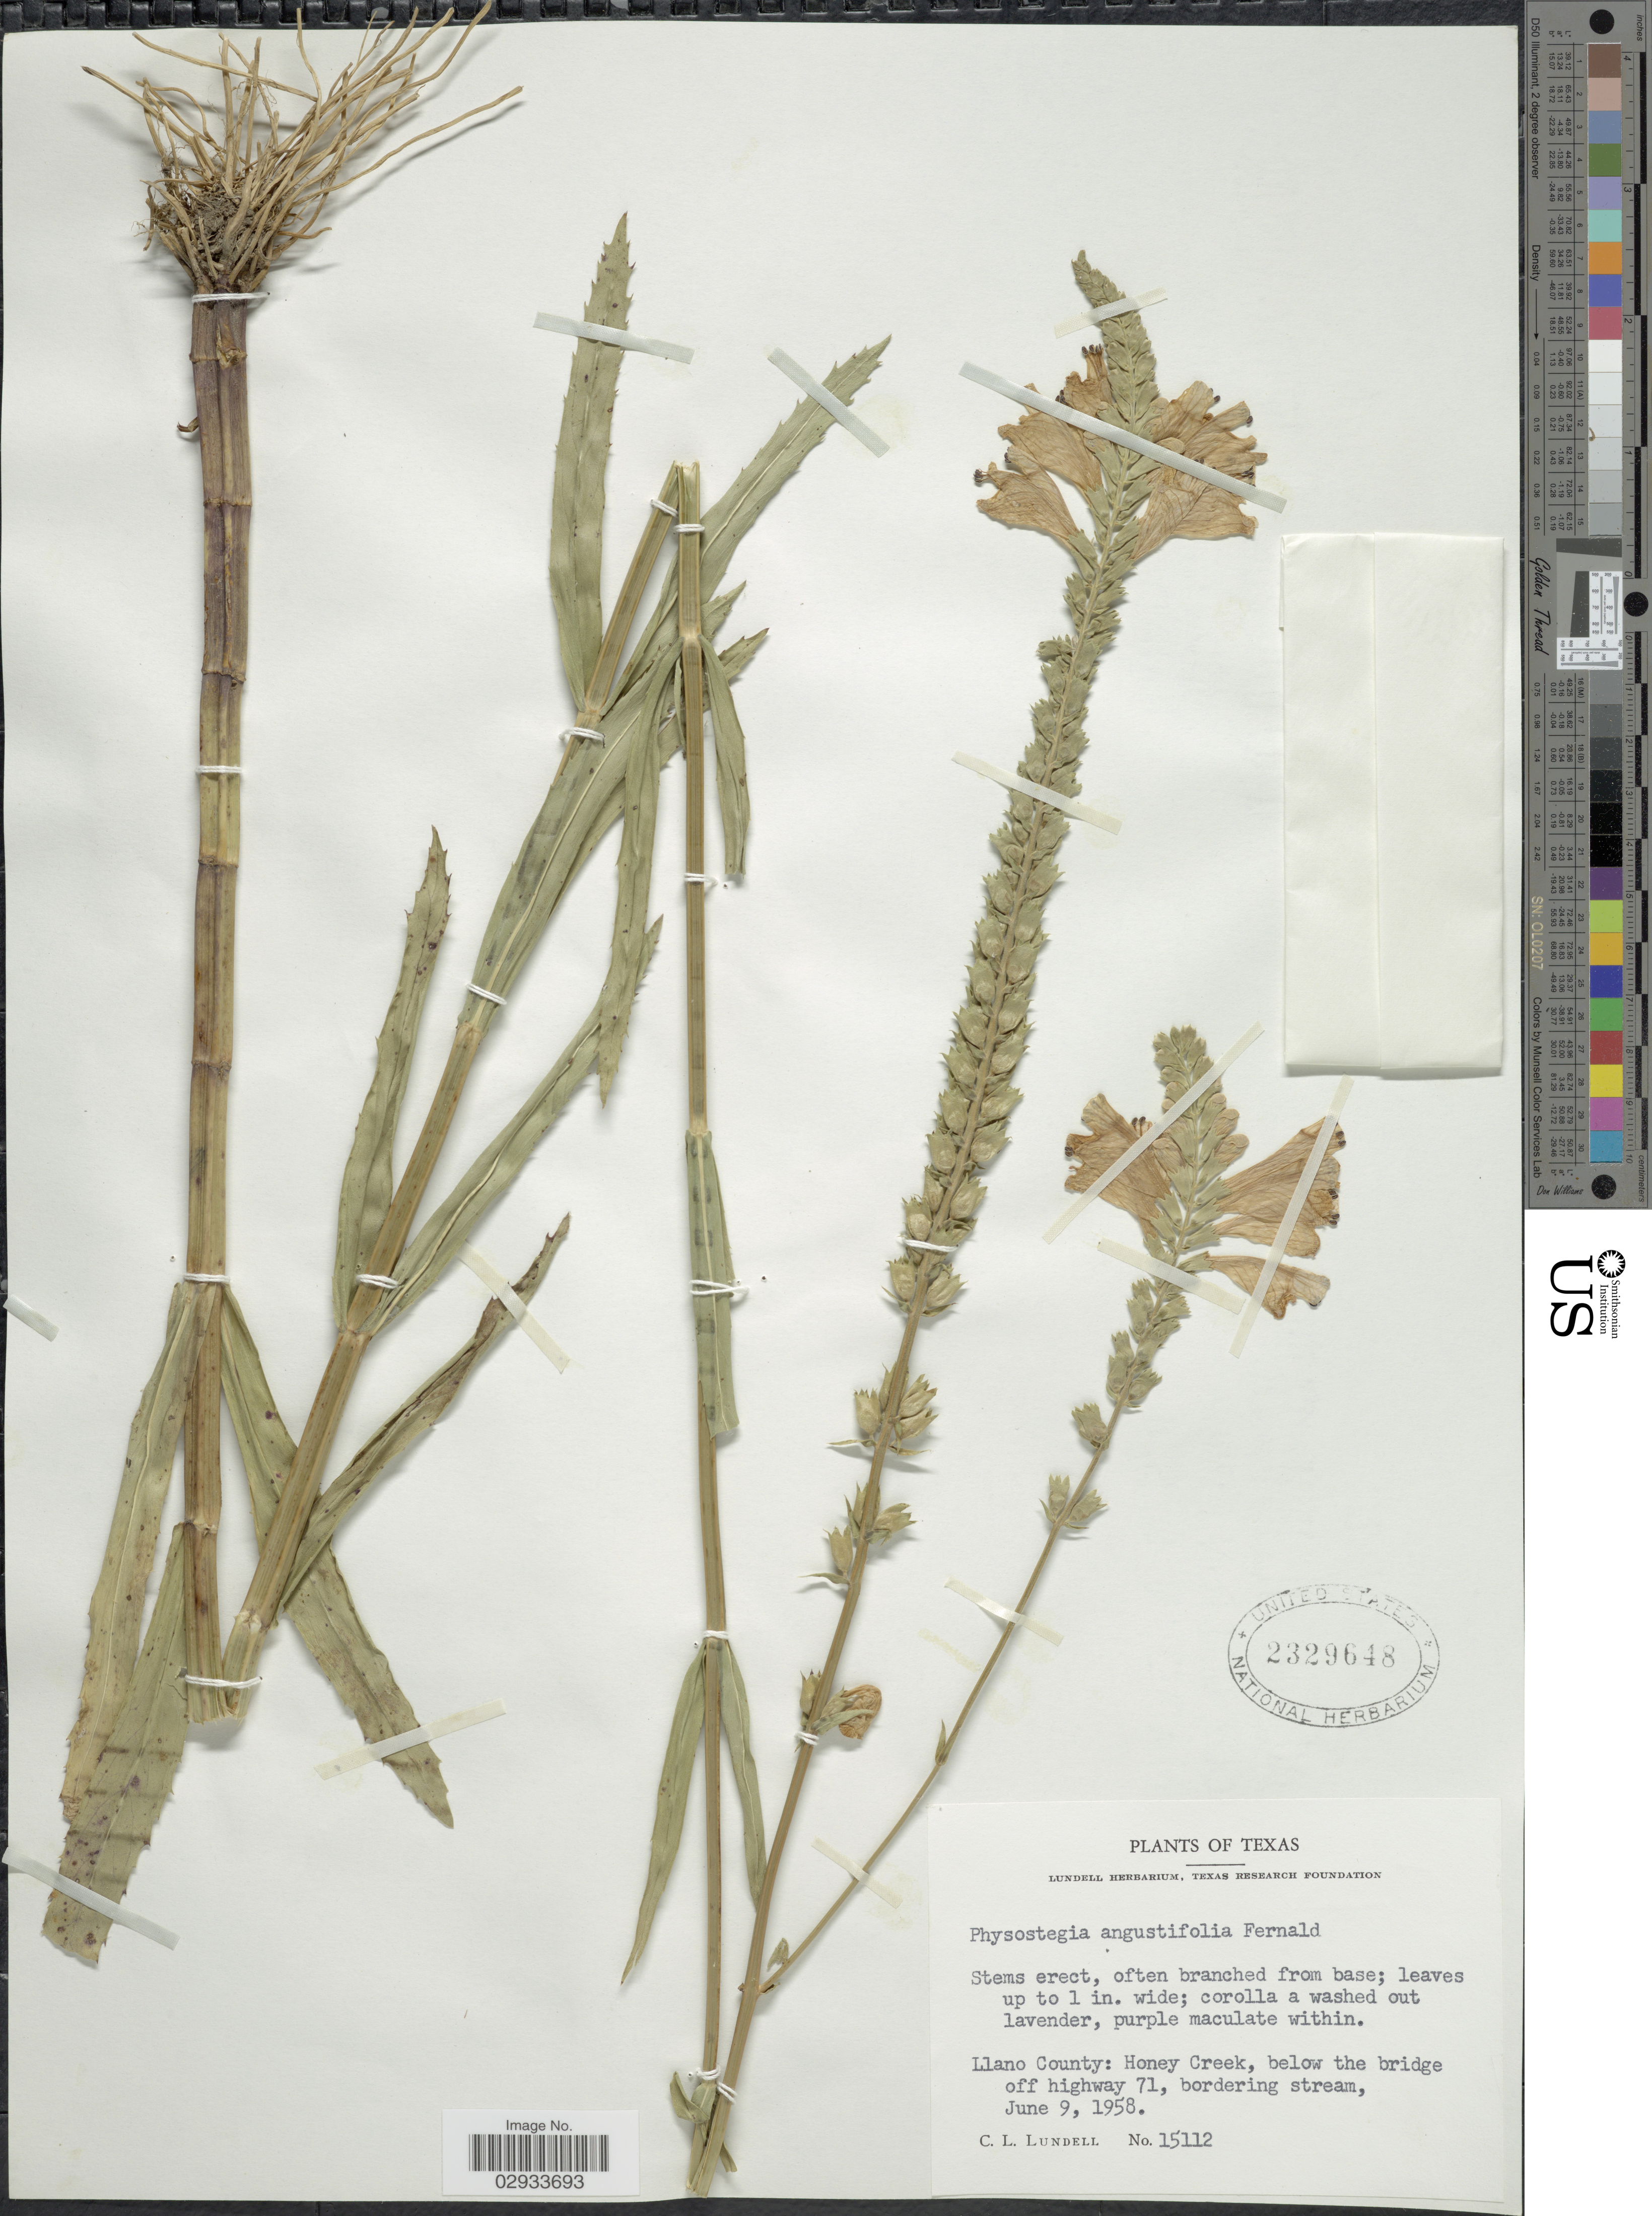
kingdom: Plantae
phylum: Tracheophyta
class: Magnoliopsida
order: Lamiales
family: Lamiaceae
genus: Physostegia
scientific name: Physostegia angustifolia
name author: Fernald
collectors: C. L. Lundell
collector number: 15112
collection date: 1958-06-09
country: United States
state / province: Texas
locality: Llano County: Honey Creek, below the bridge off highway 71, bordering stream.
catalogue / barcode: US 2329648